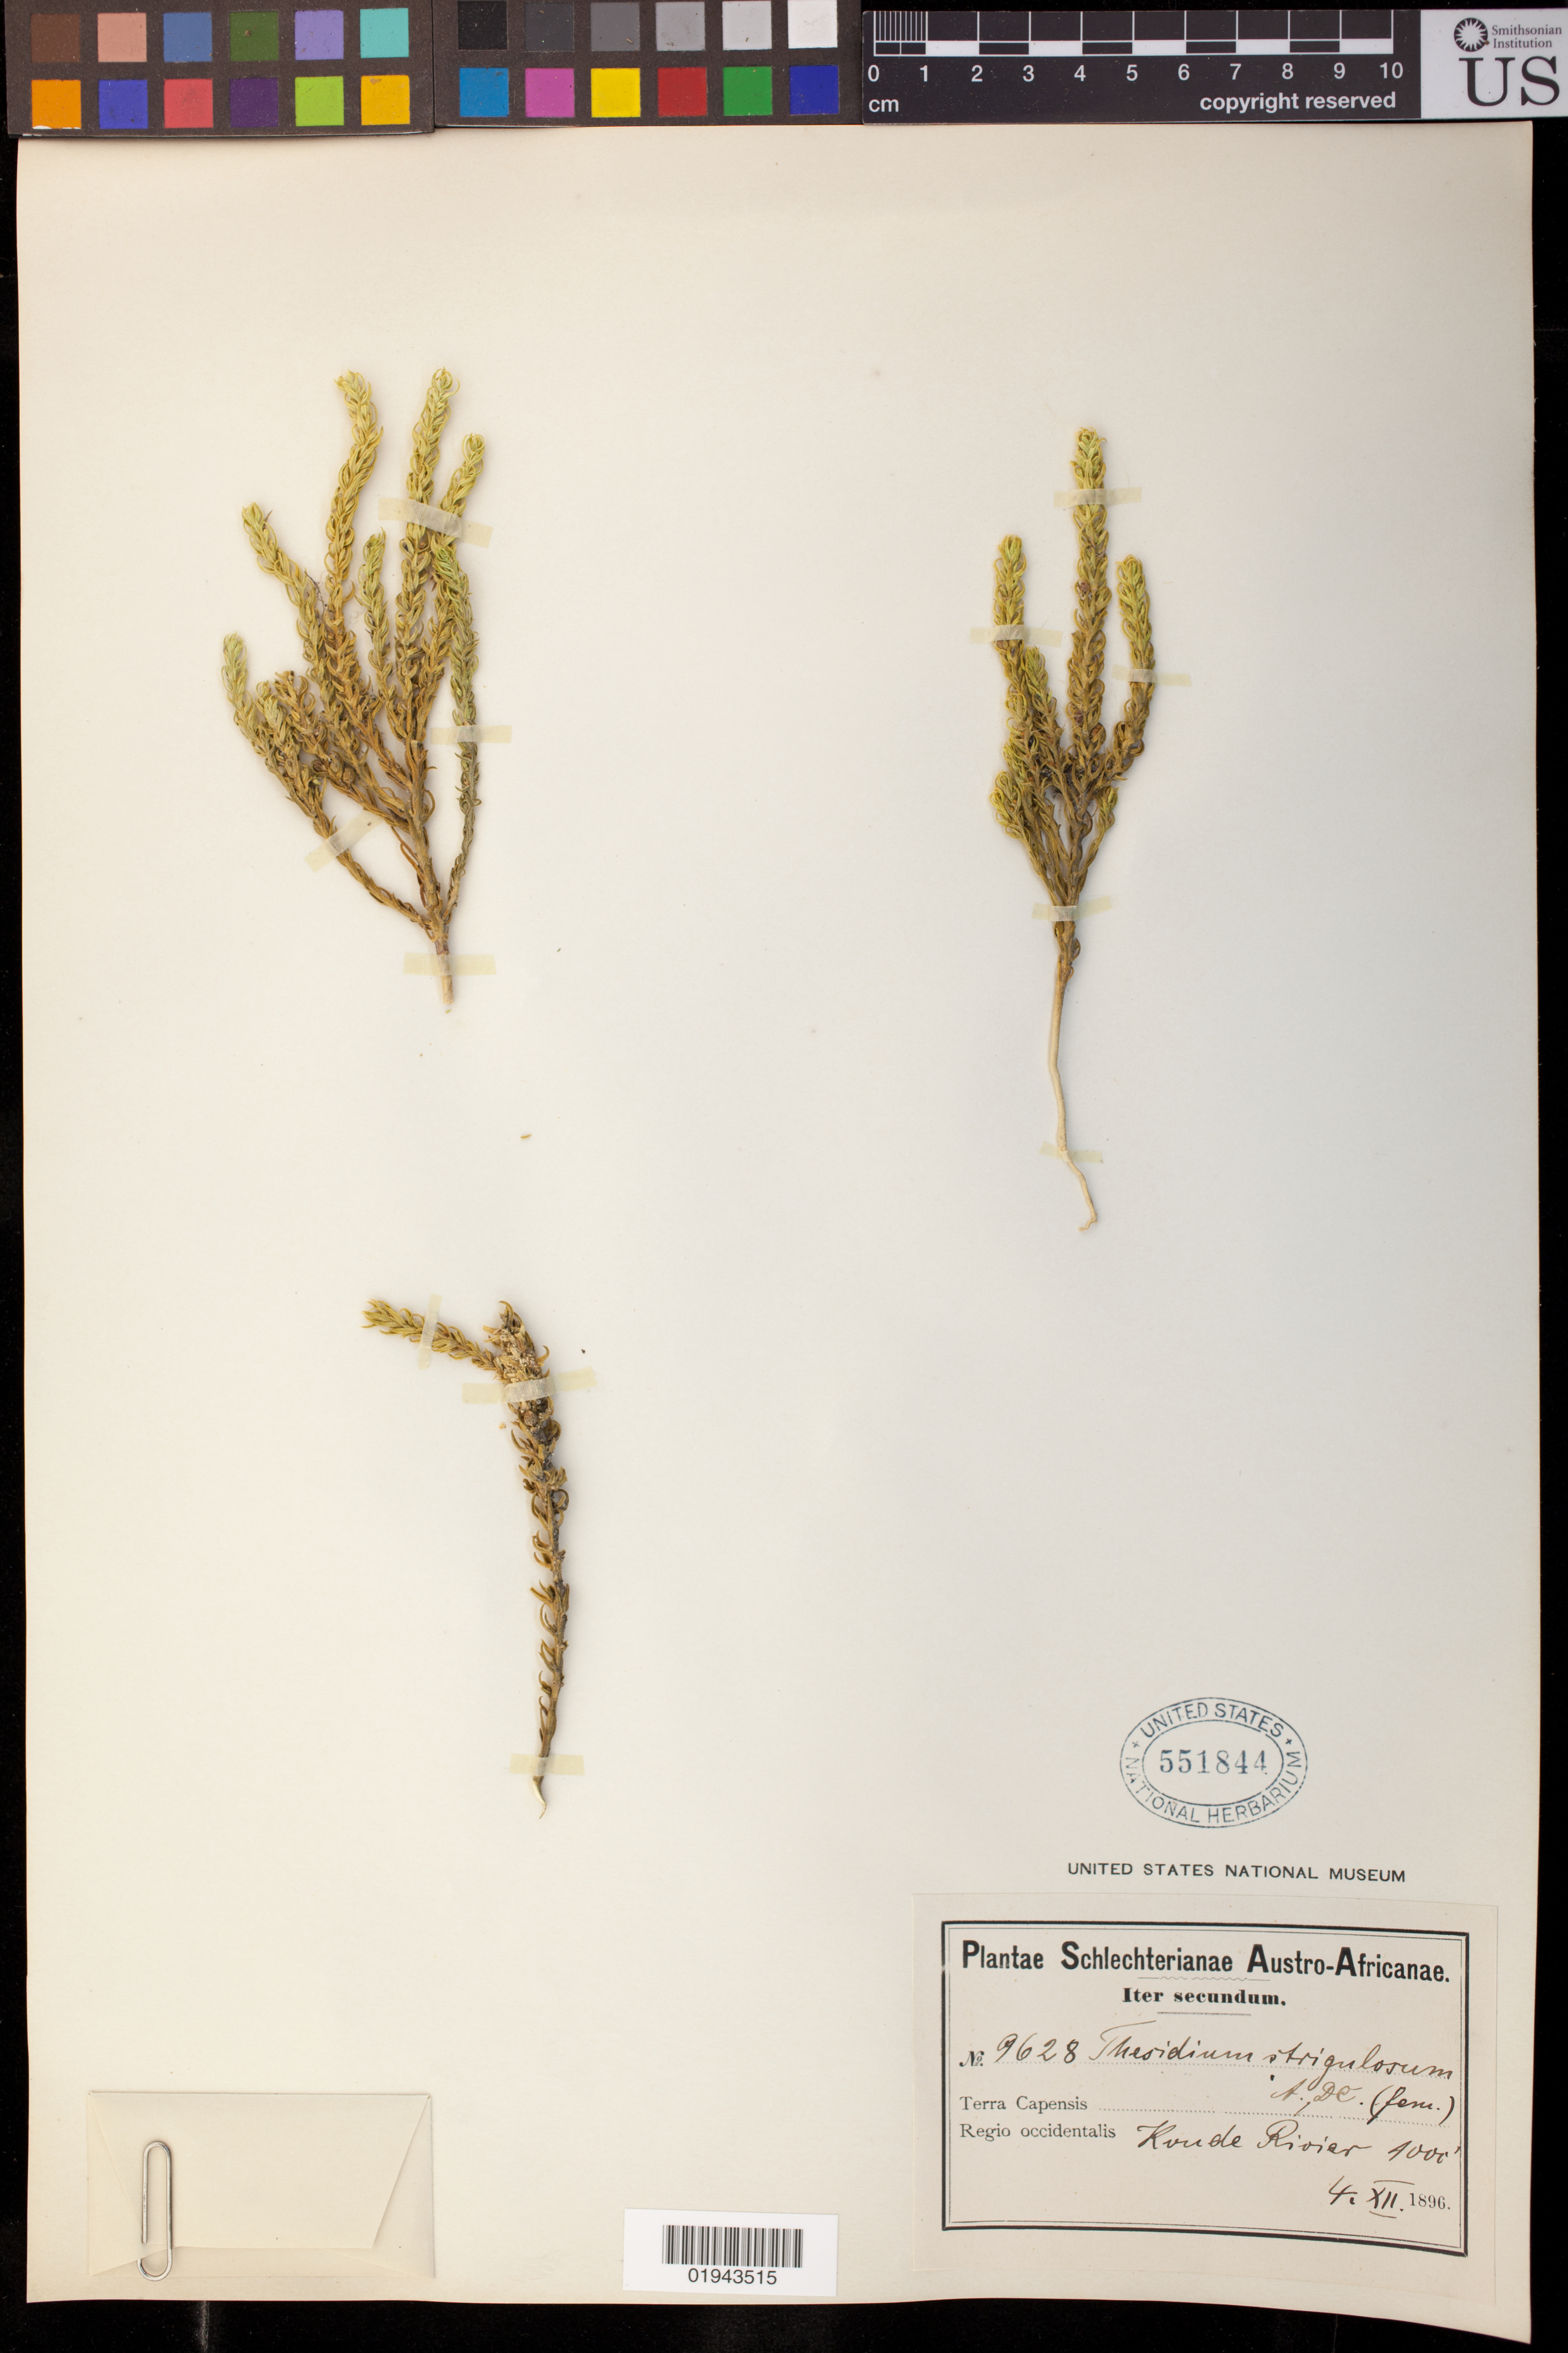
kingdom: Plantae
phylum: Tracheophyta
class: Magnoliopsida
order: Santalales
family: Thesiaceae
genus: Thesium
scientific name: Thesium globosum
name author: A. DC.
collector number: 9628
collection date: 1896-12-04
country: South Africa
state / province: Western Cape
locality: Koude Rivier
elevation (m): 1219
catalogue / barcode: US 551844